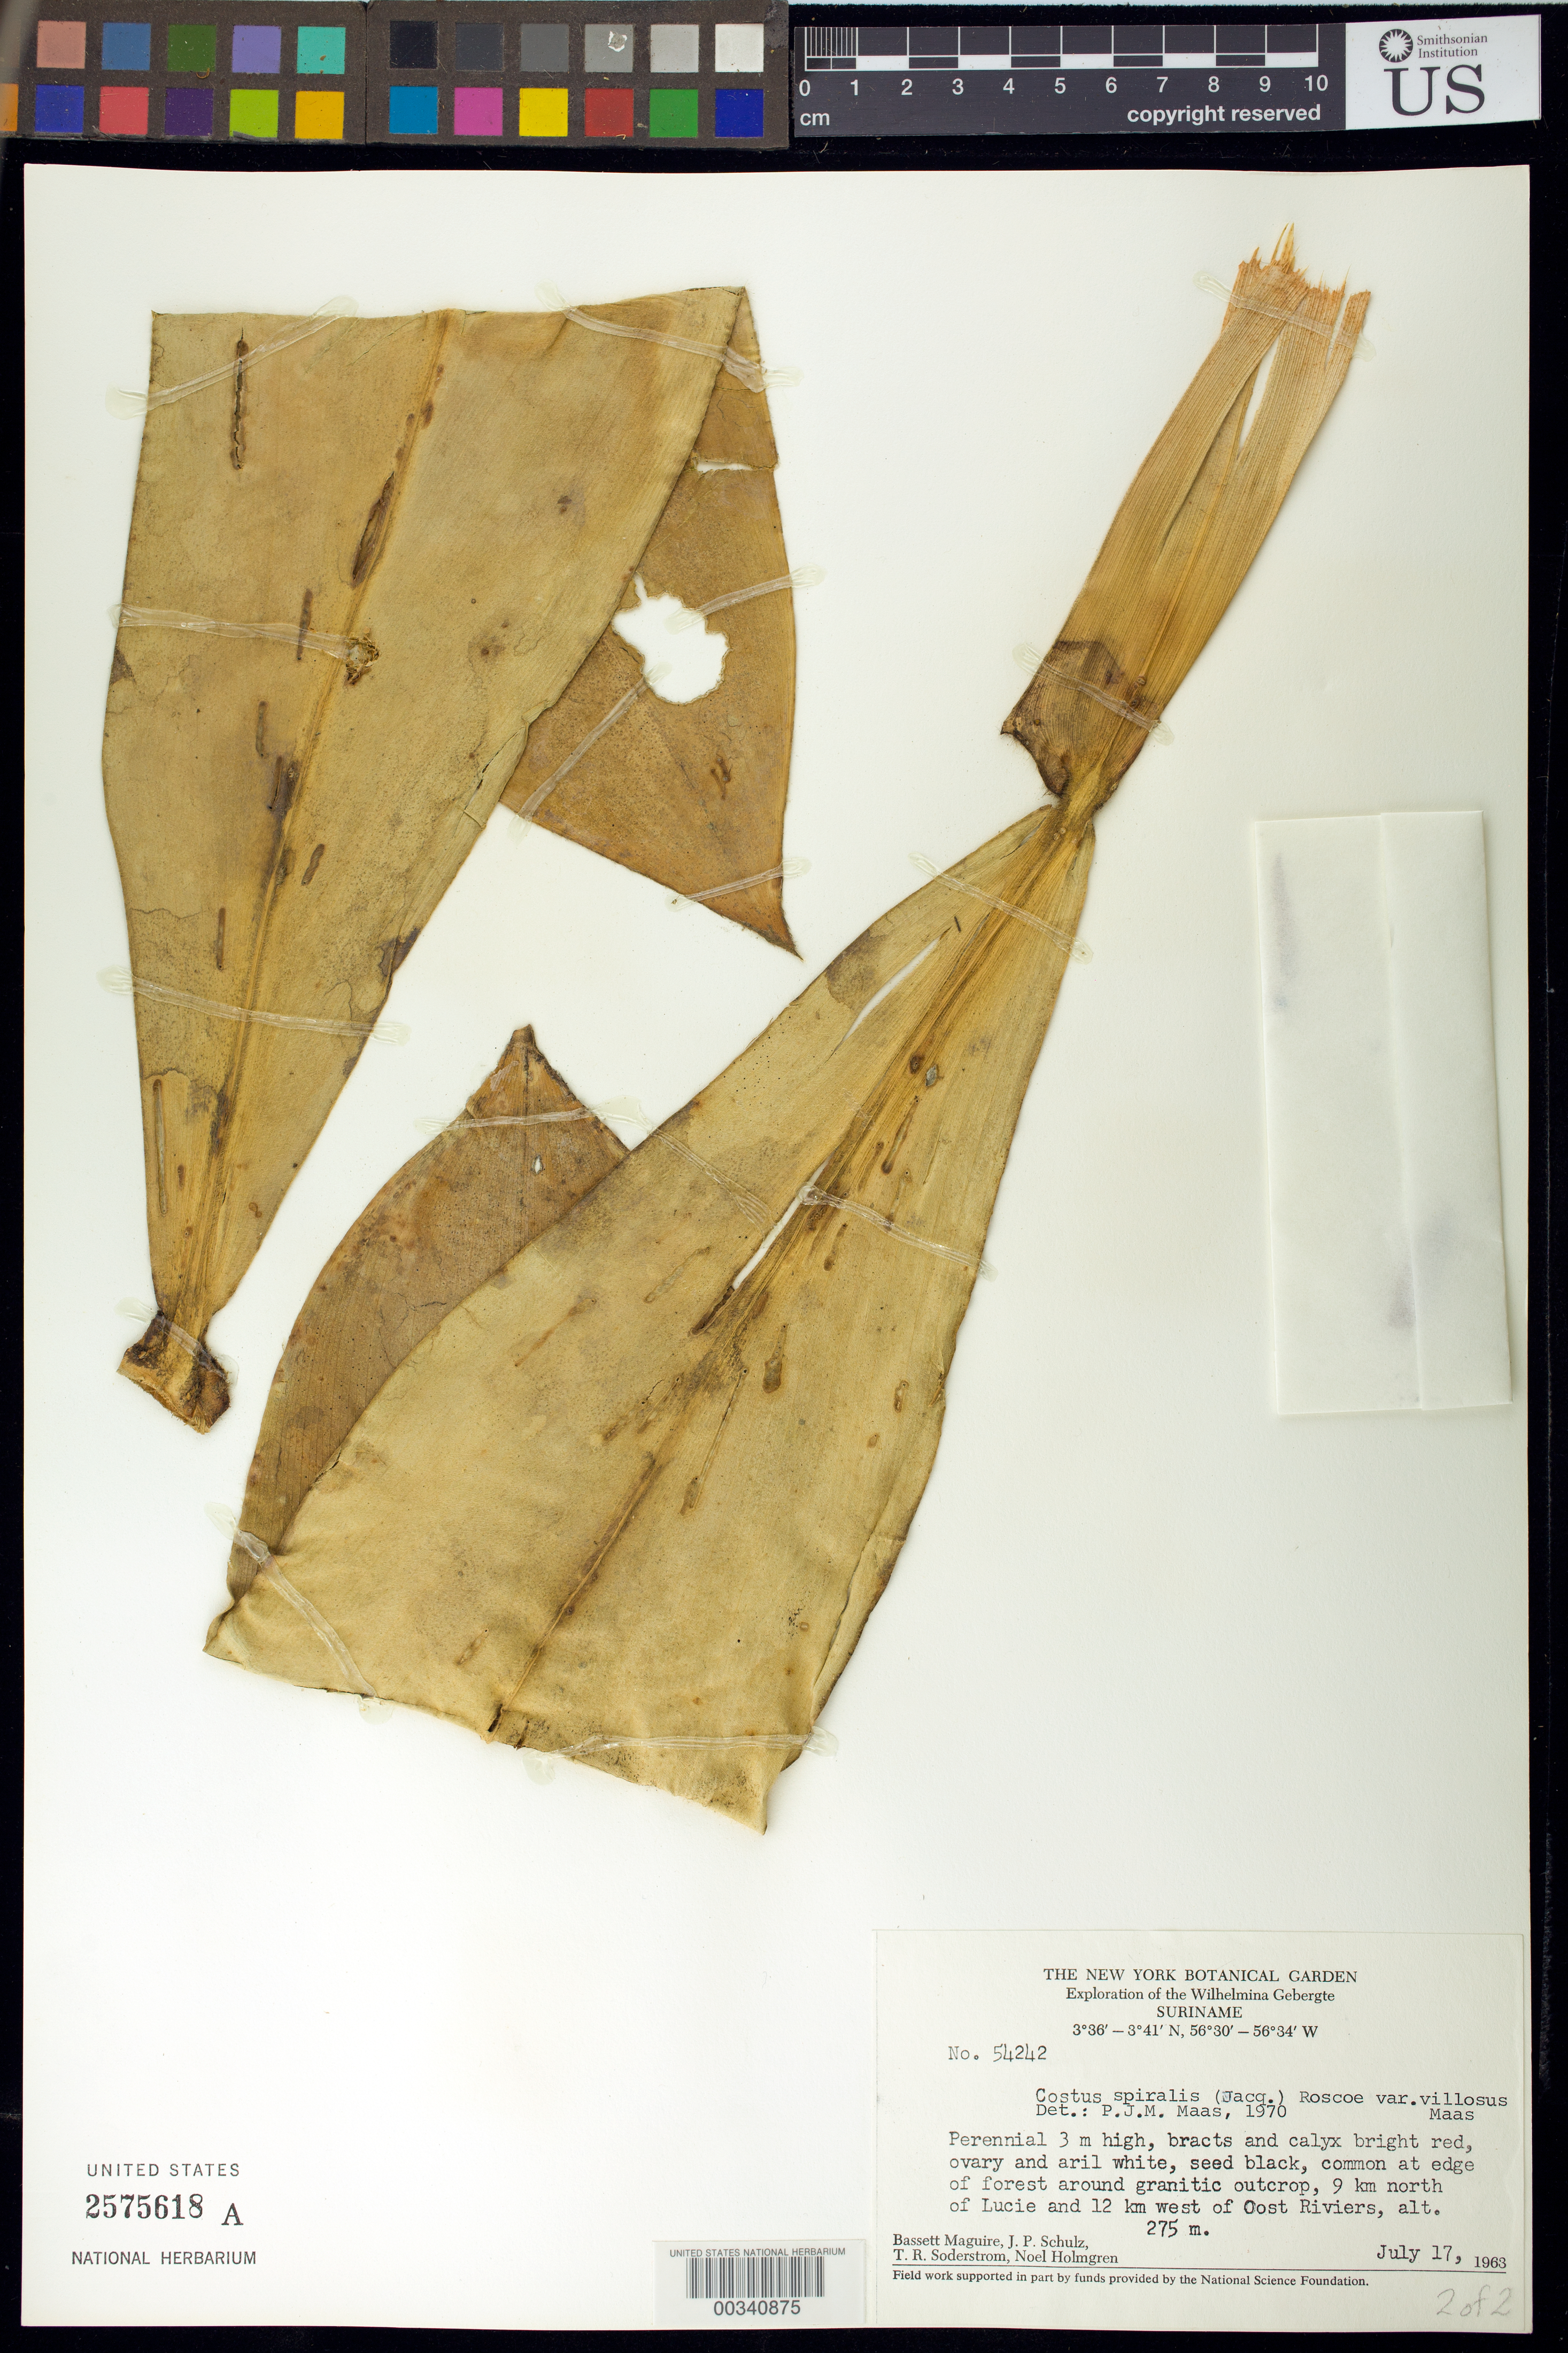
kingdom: Plantae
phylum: Tracheophyta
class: Liliopsida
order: Zingiberales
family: Costaceae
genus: Costus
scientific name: Costus spiralis var. villosus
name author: Maas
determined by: Maas, Paul J. M.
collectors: B. Maguire, J. P. Schulz, T. R. Soderstrom & N. H. Holmgren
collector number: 54242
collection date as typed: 17 Jul 1963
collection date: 1963-07-17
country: Suriname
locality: Exploration of wilhelmina gebergte, 9 km n of lucie and 12 km w of oost riviers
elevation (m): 275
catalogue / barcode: US 2575618A